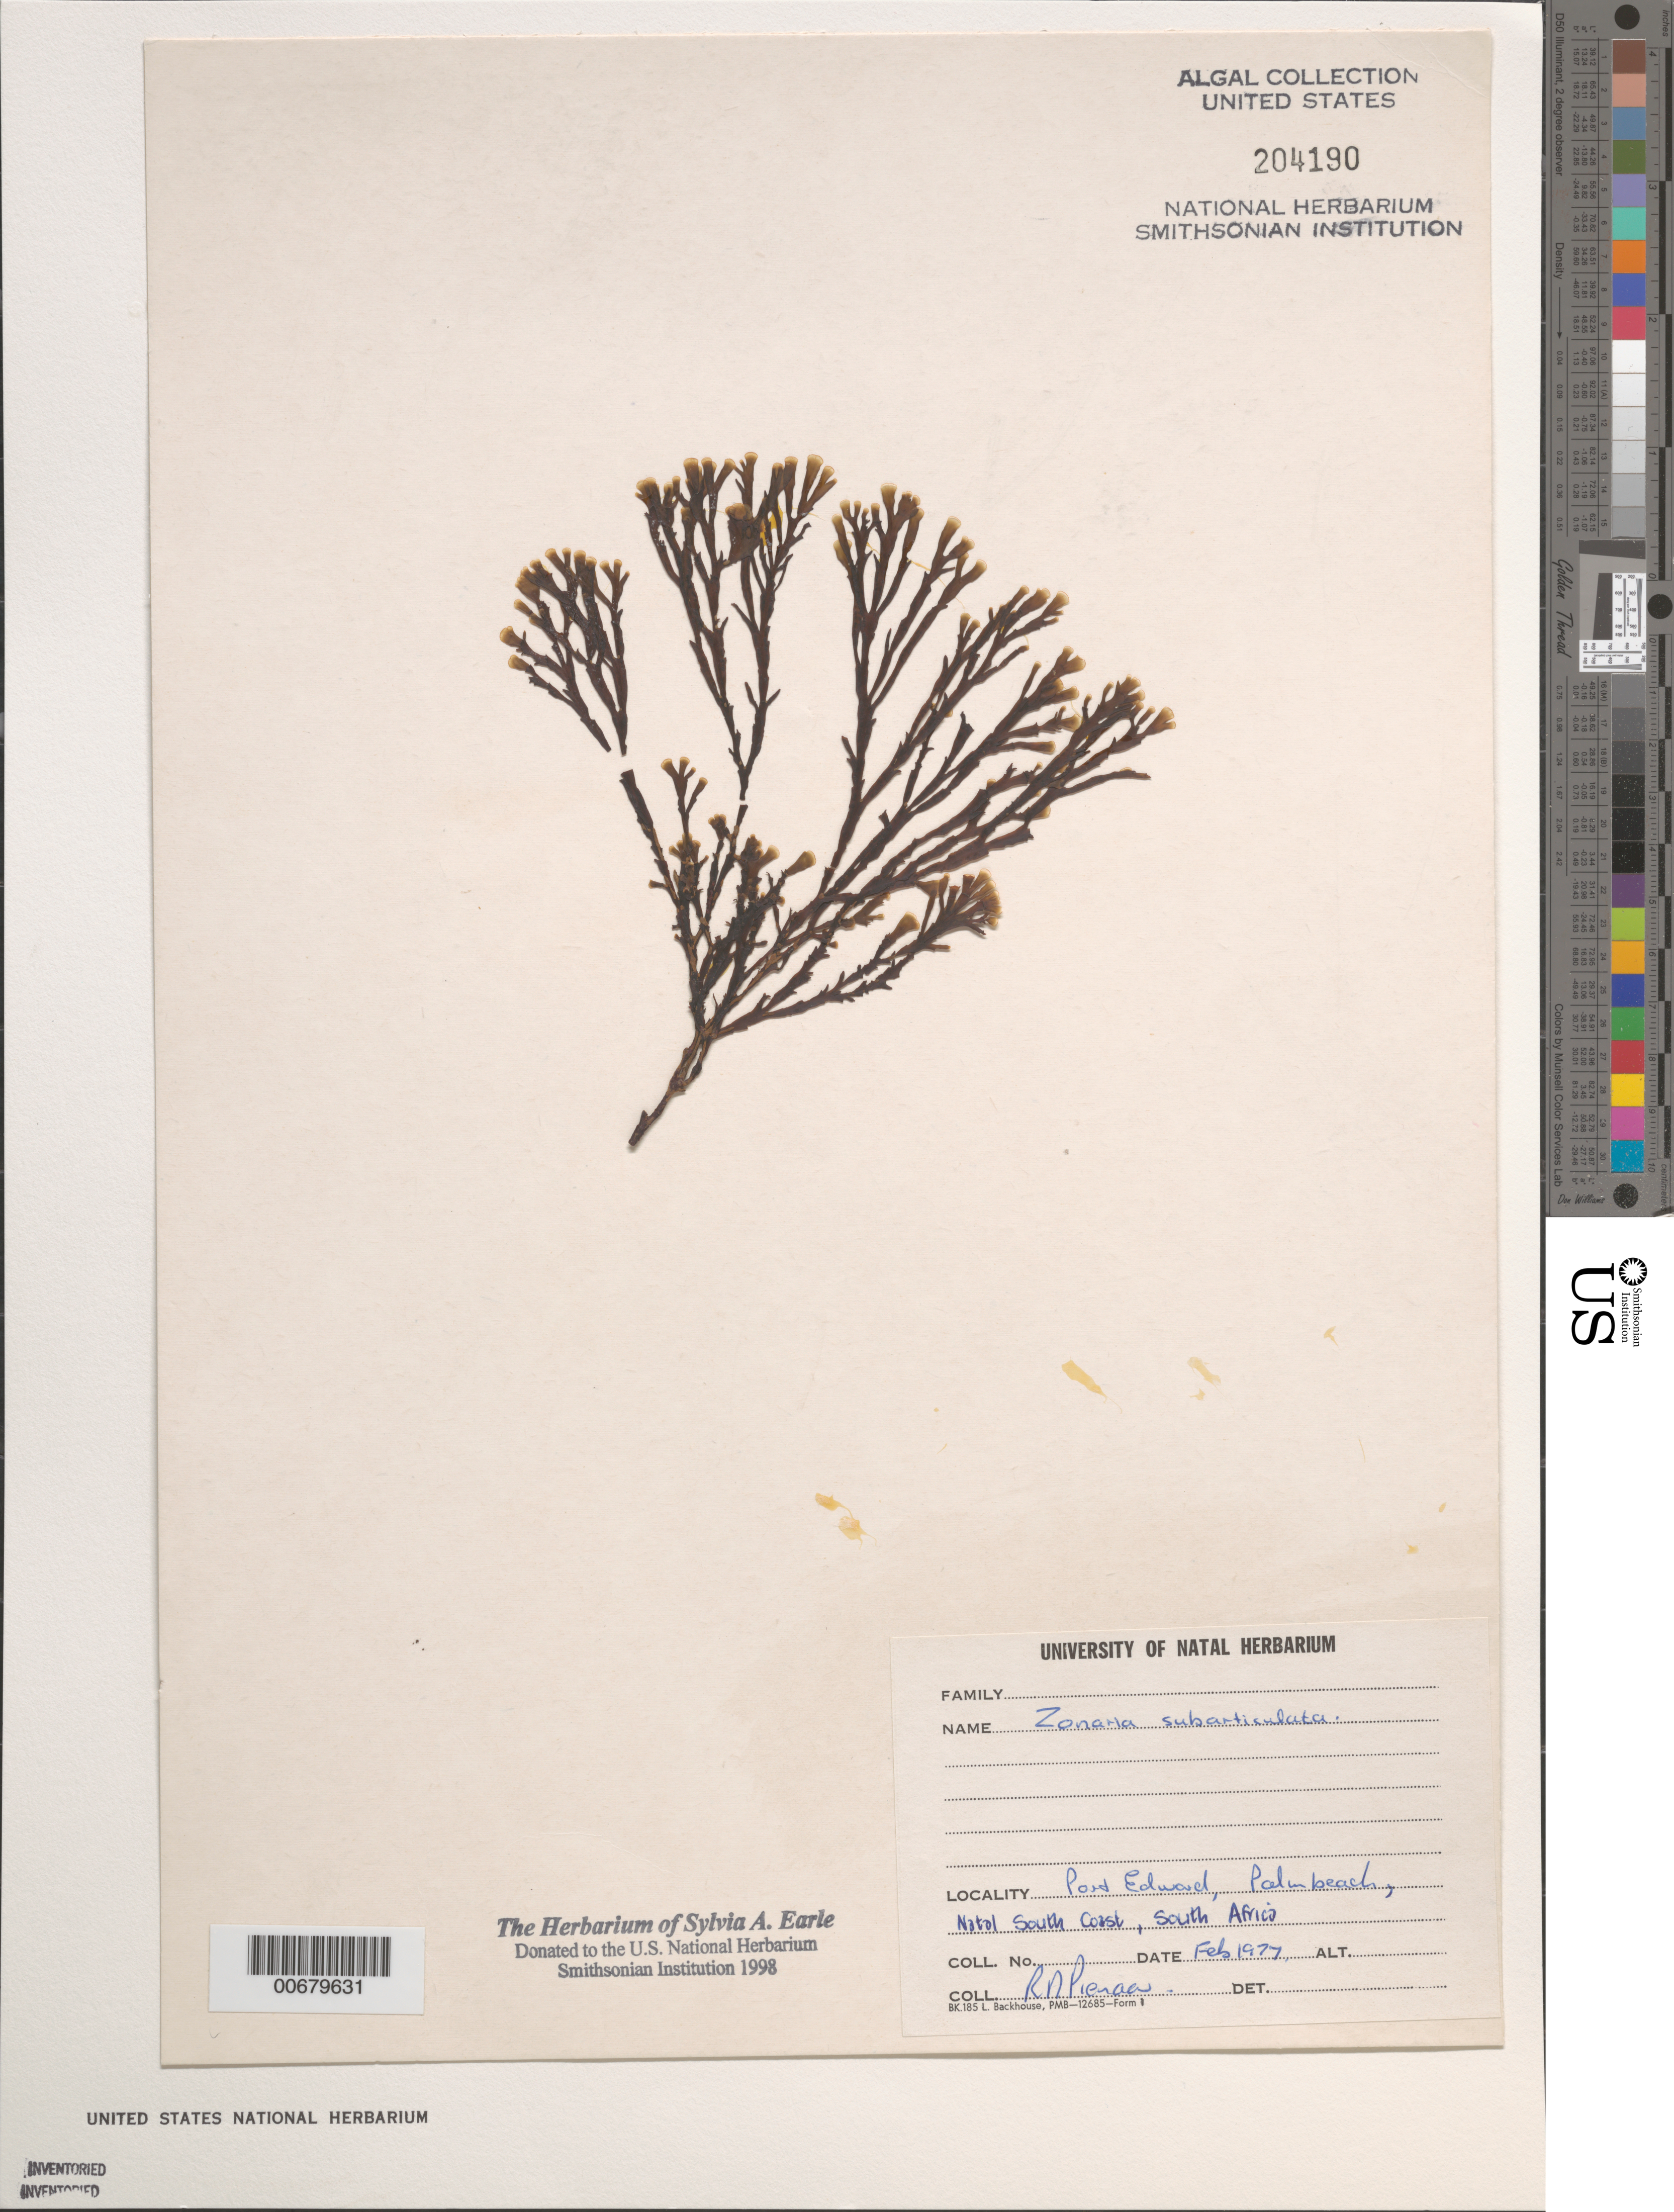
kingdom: Chromista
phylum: Ochrophyta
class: Phaeophyceae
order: Dictyotales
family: Dictyotaceae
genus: Zonaria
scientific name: Zonaria subarticulata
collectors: R. Pienaar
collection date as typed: Feb 1977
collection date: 1977-02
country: South Africa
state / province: KwaZulu-Natal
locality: Port Edward, Palm Beach, South Coast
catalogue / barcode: US 204190